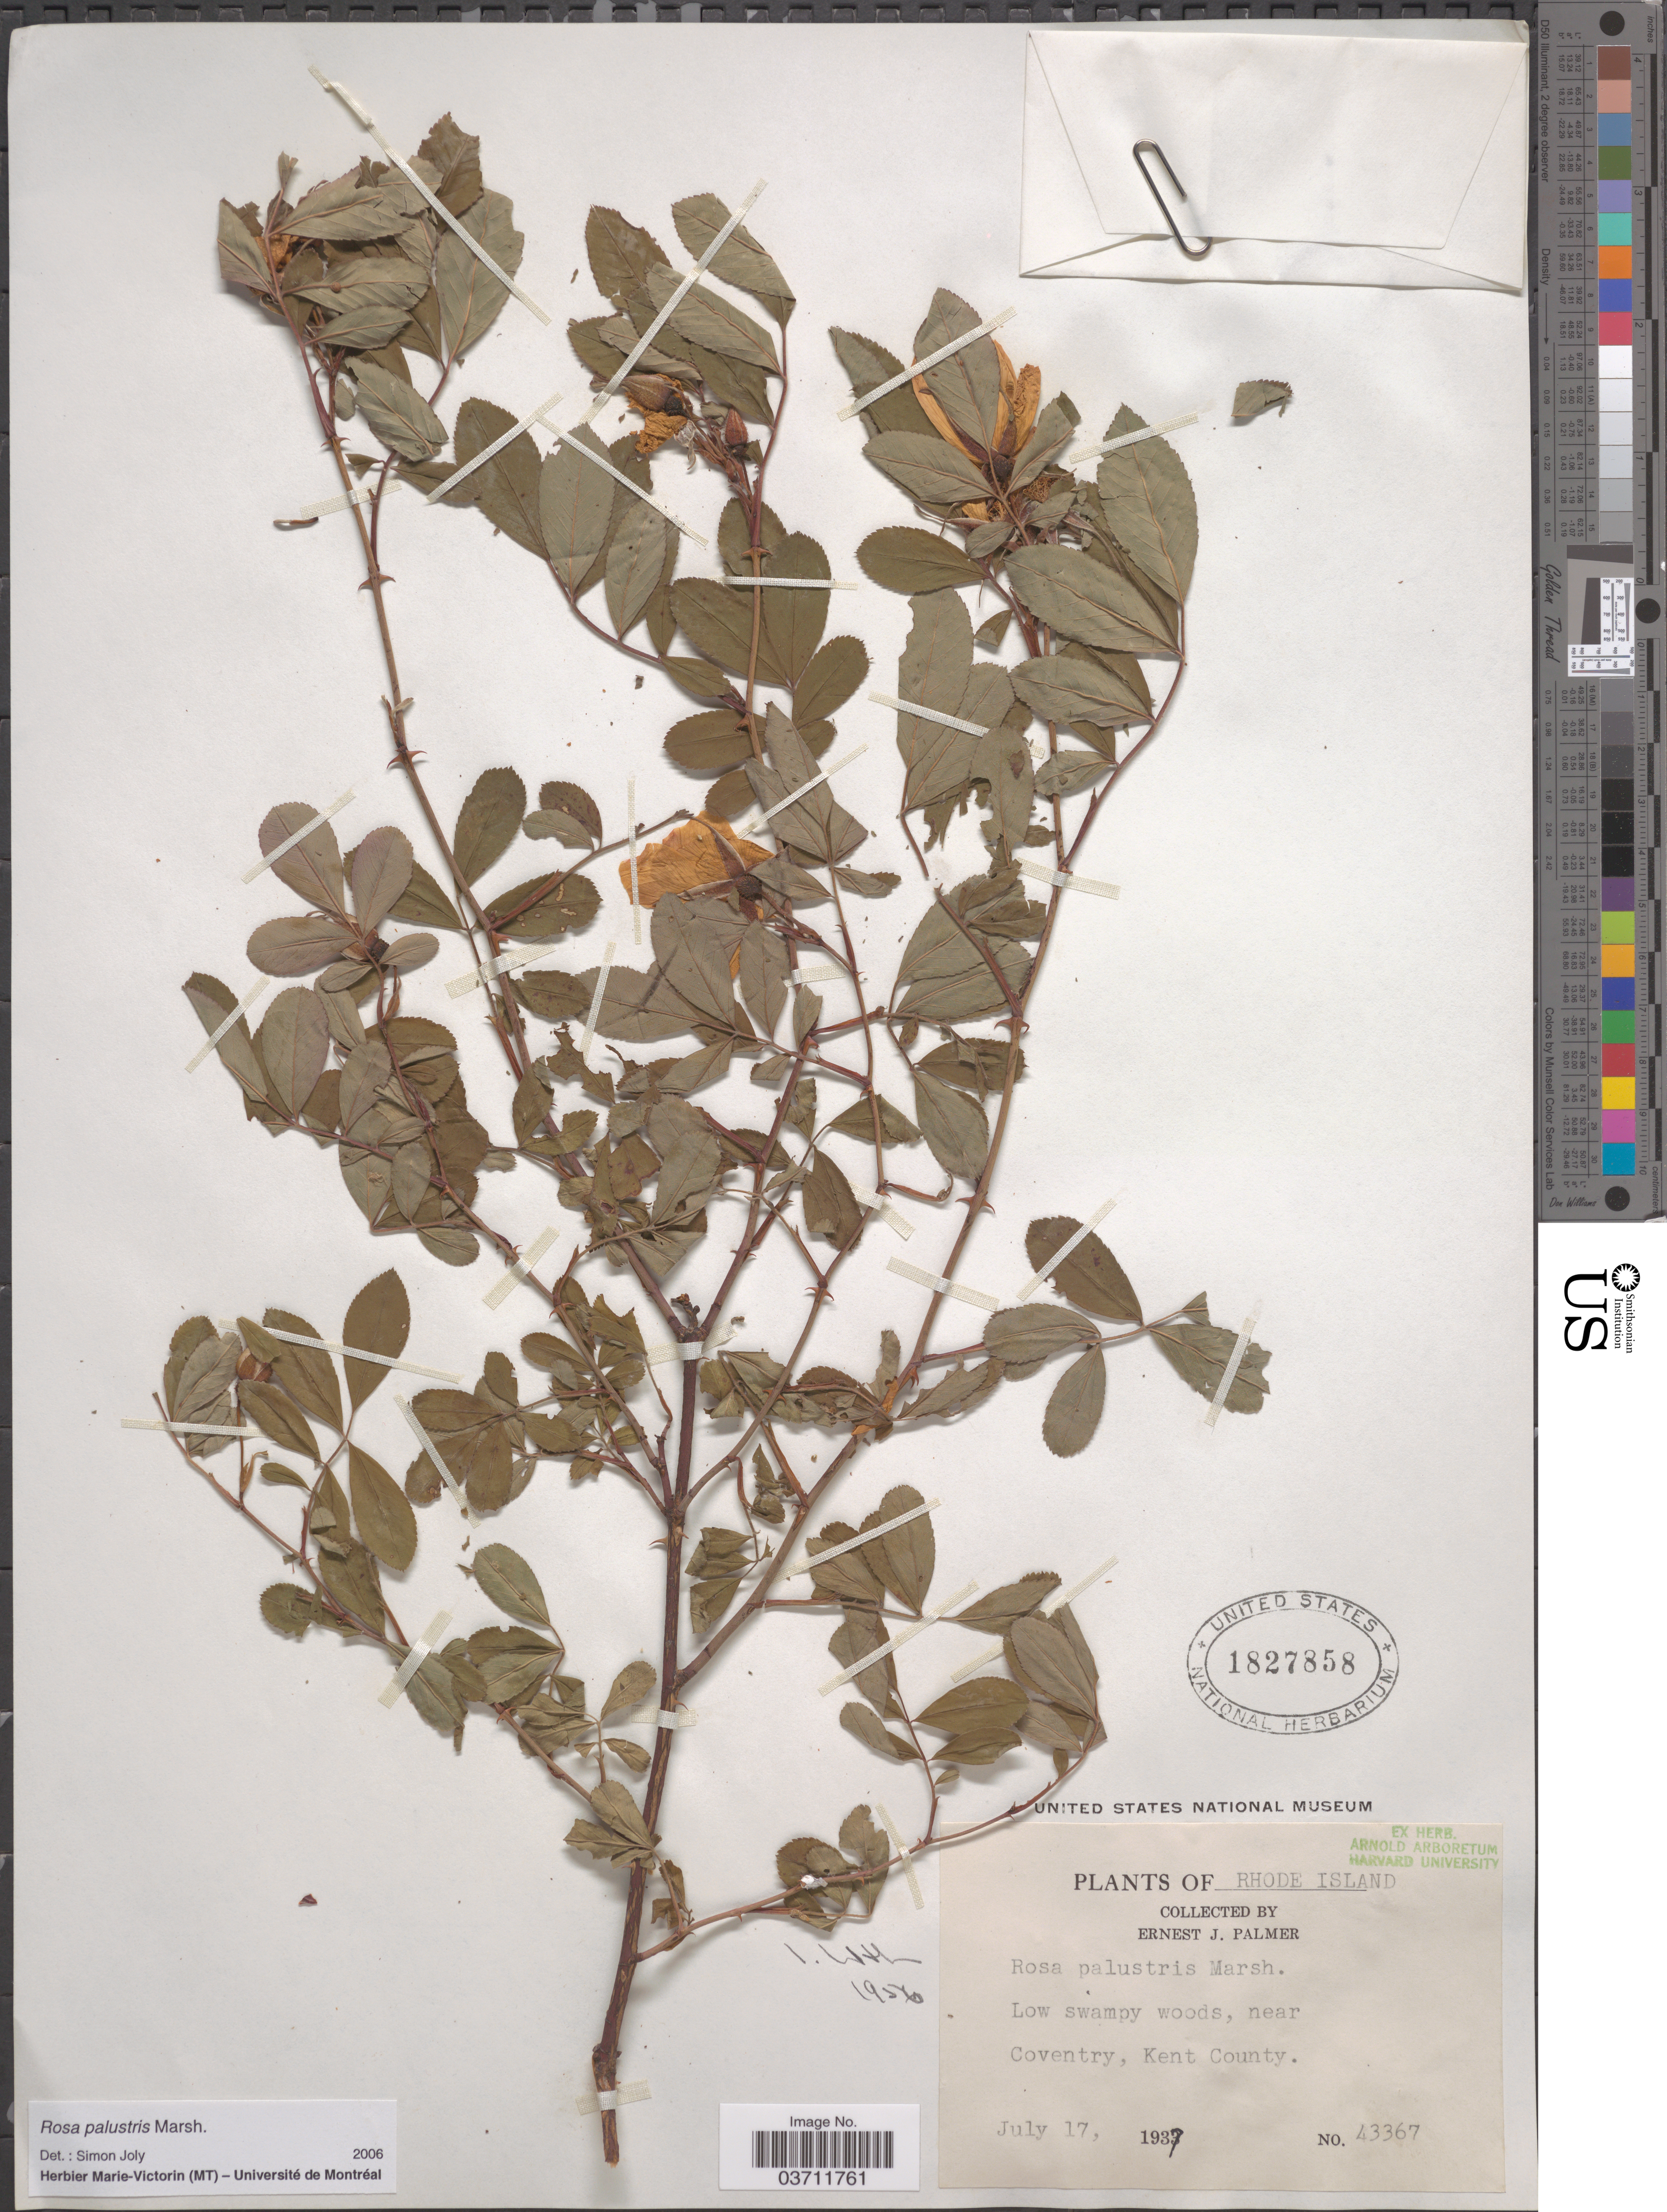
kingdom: Plantae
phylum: Tracheophyta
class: Magnoliopsida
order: Rosales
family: Rosaceae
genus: Rosa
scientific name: Rosa palustris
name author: Marshall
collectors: E. J. Palmer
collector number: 43367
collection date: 1937-07-17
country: United States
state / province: Rhode Island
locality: Near Coventry, Kent County.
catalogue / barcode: US 1827858